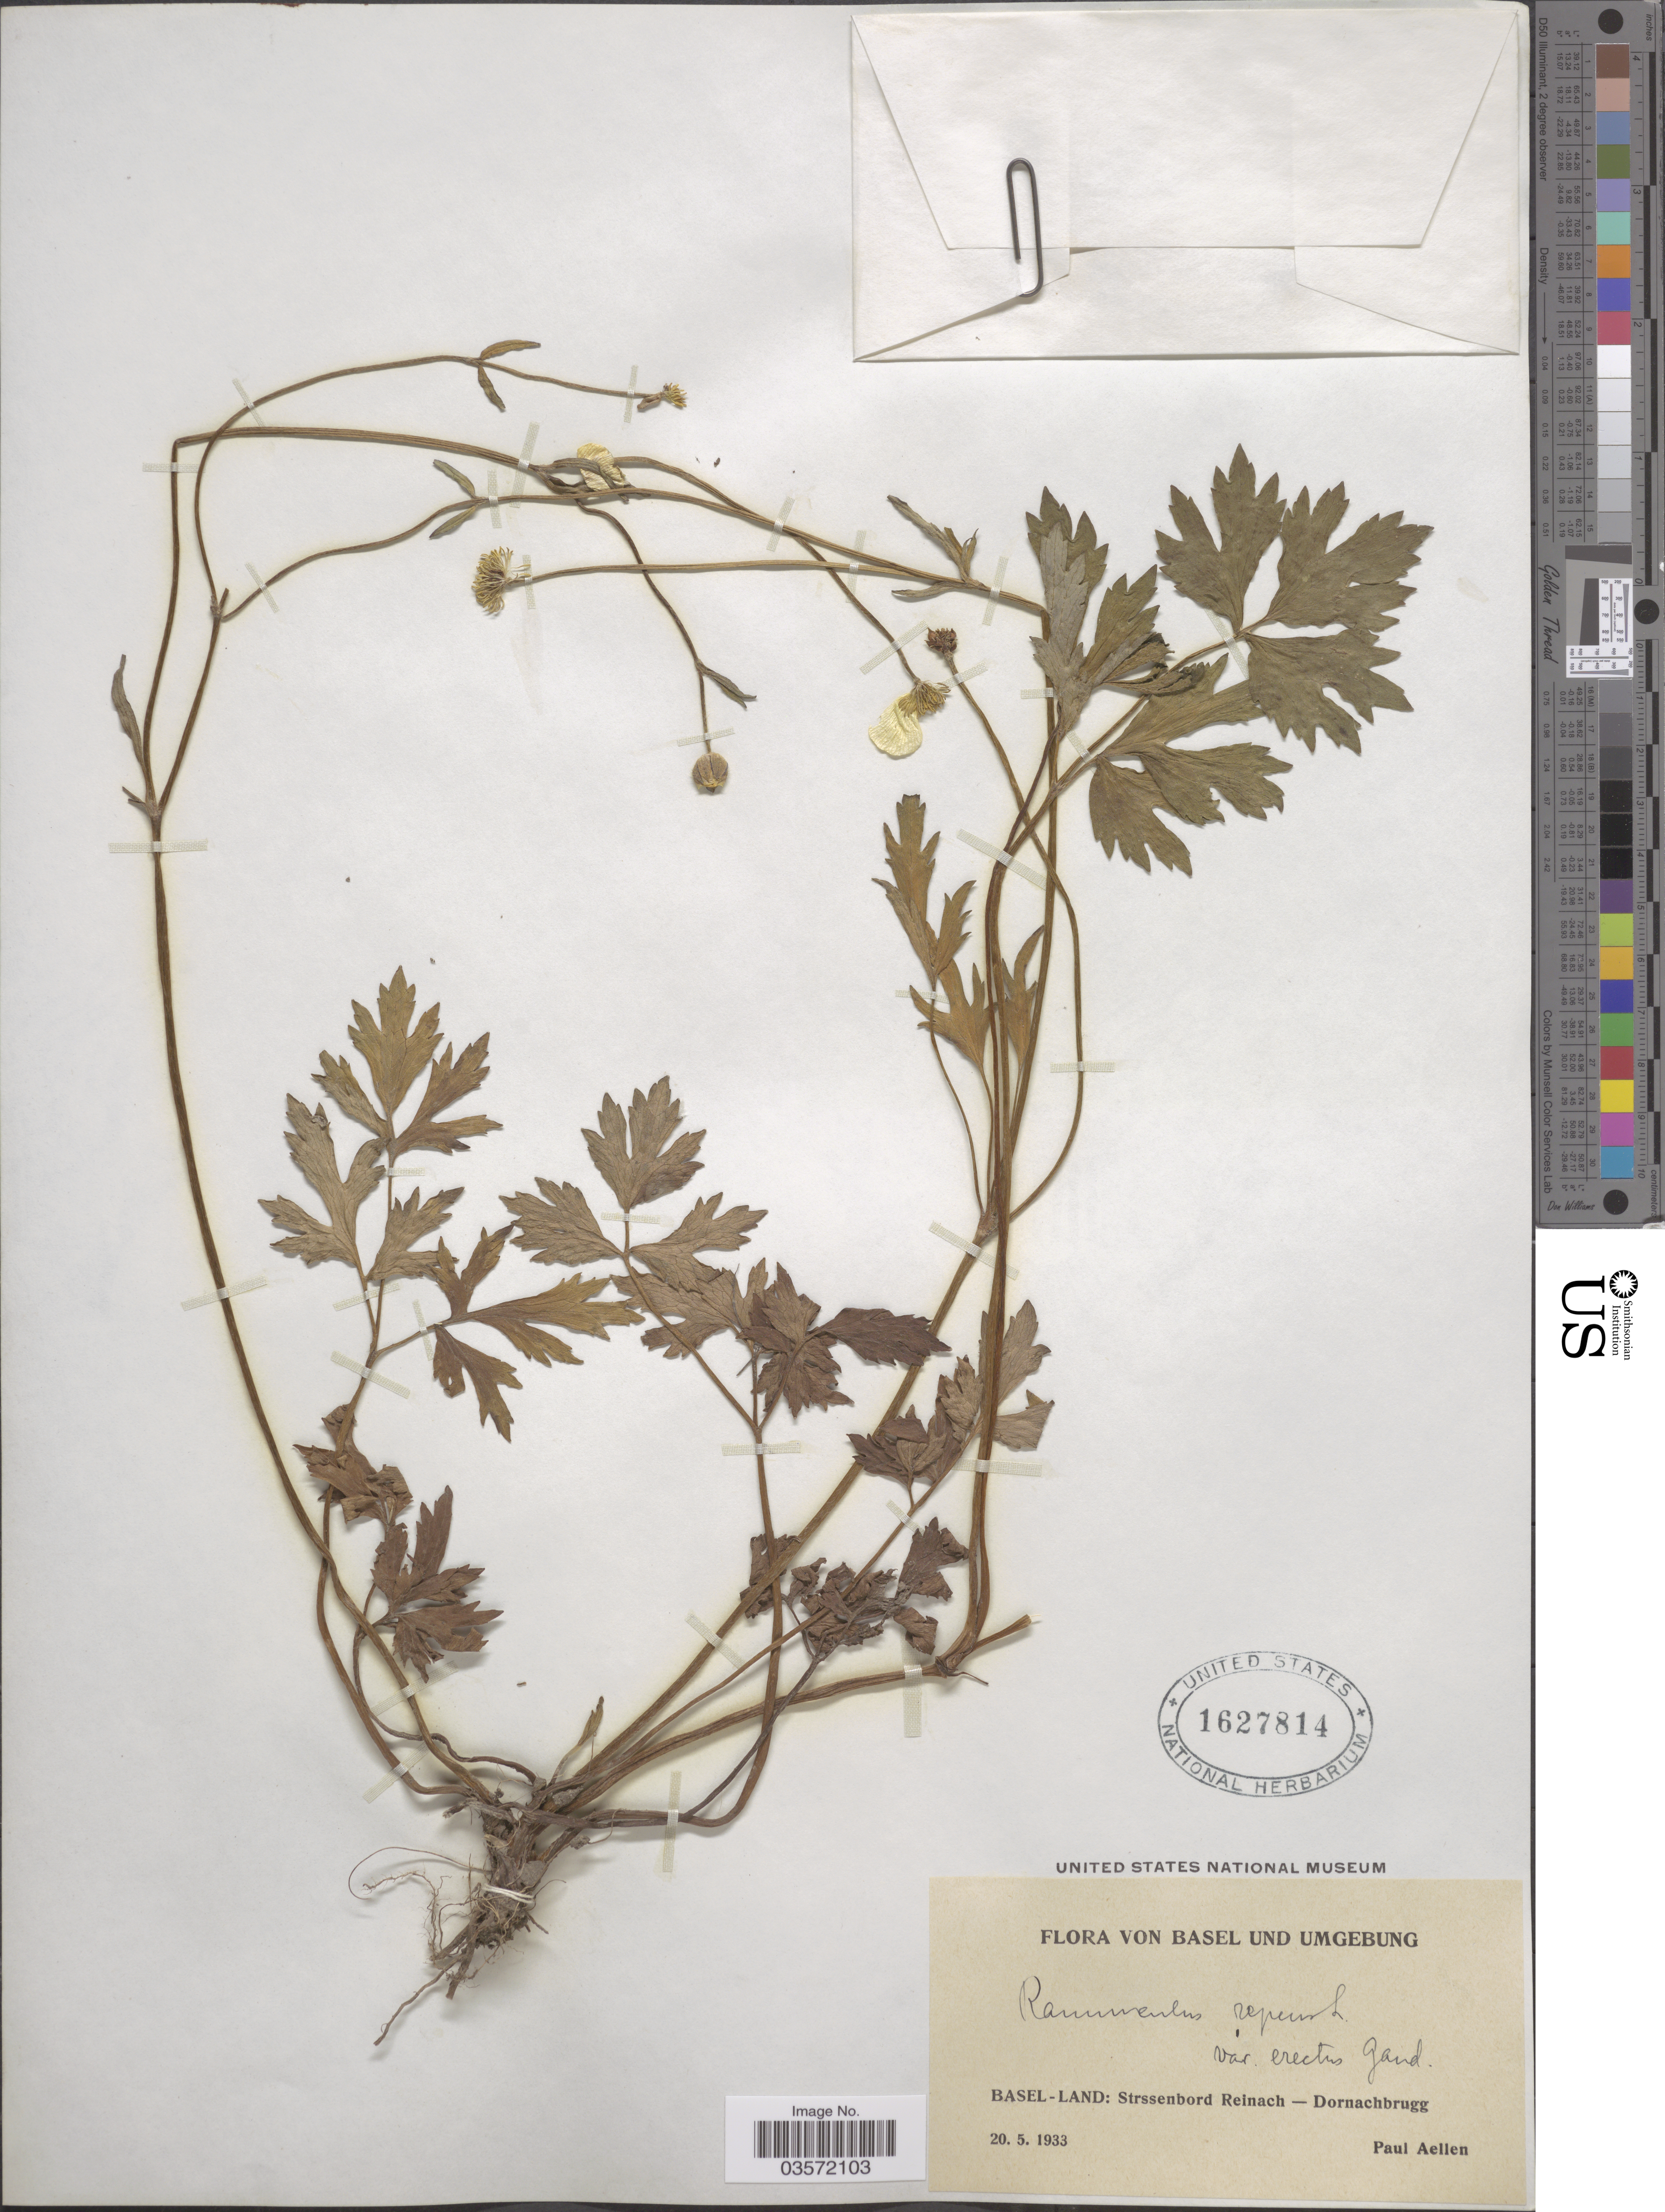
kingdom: Plantae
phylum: Tracheophyta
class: Magnoliopsida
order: Ranunculales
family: Ranunculaceae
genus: Ranunculus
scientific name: Ranunculus repens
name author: L.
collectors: P. Aellen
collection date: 1933-05-20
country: Switzerland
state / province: Basel-Landschaft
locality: Basel Und Umgebung. Basel-Land: Strssenbord Reinach - Dornachbrugg.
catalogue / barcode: US 1627814